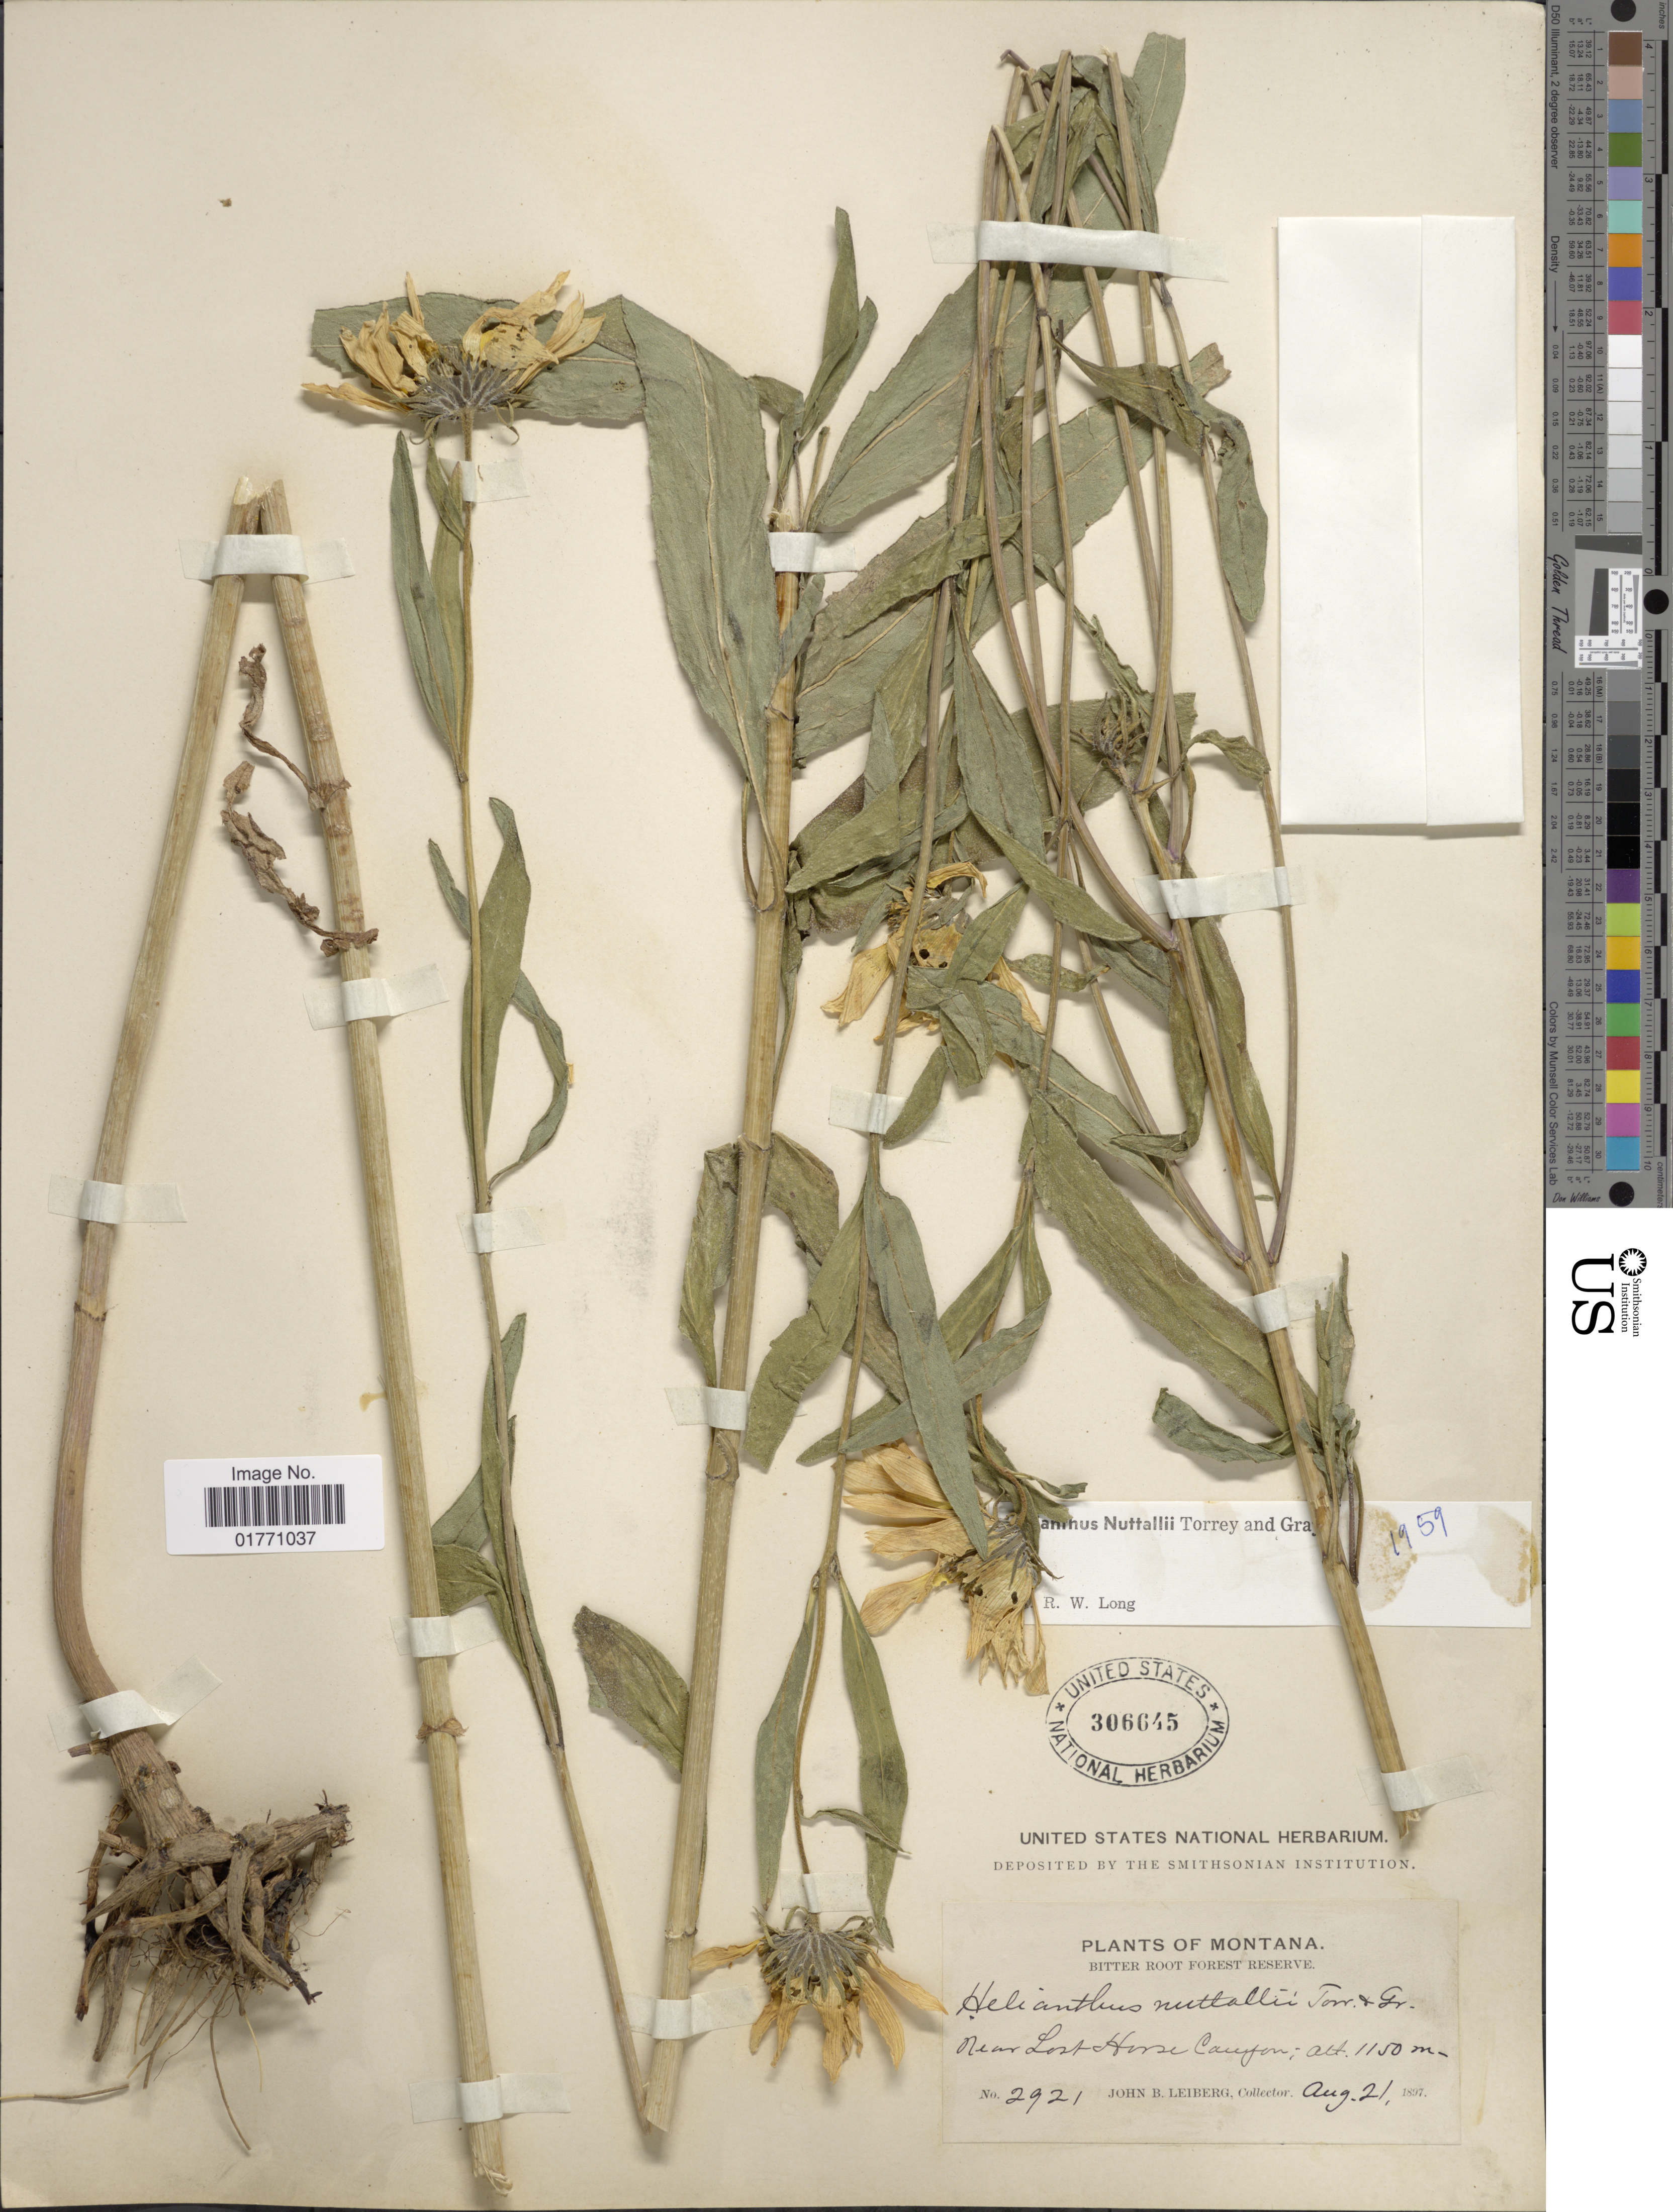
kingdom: Plantae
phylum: Tracheophyta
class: Magnoliopsida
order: Asterales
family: Asteraceae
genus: Helianthus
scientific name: Helianthus nuttallii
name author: Torr. & A. Gray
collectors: J. B. Leiberg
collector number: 2921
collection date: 1897-08-21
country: United States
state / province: Montana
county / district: Ravalli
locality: Bitter Root Forest Reserve, near Lost Horse Canyon.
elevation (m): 1150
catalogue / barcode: US 306645